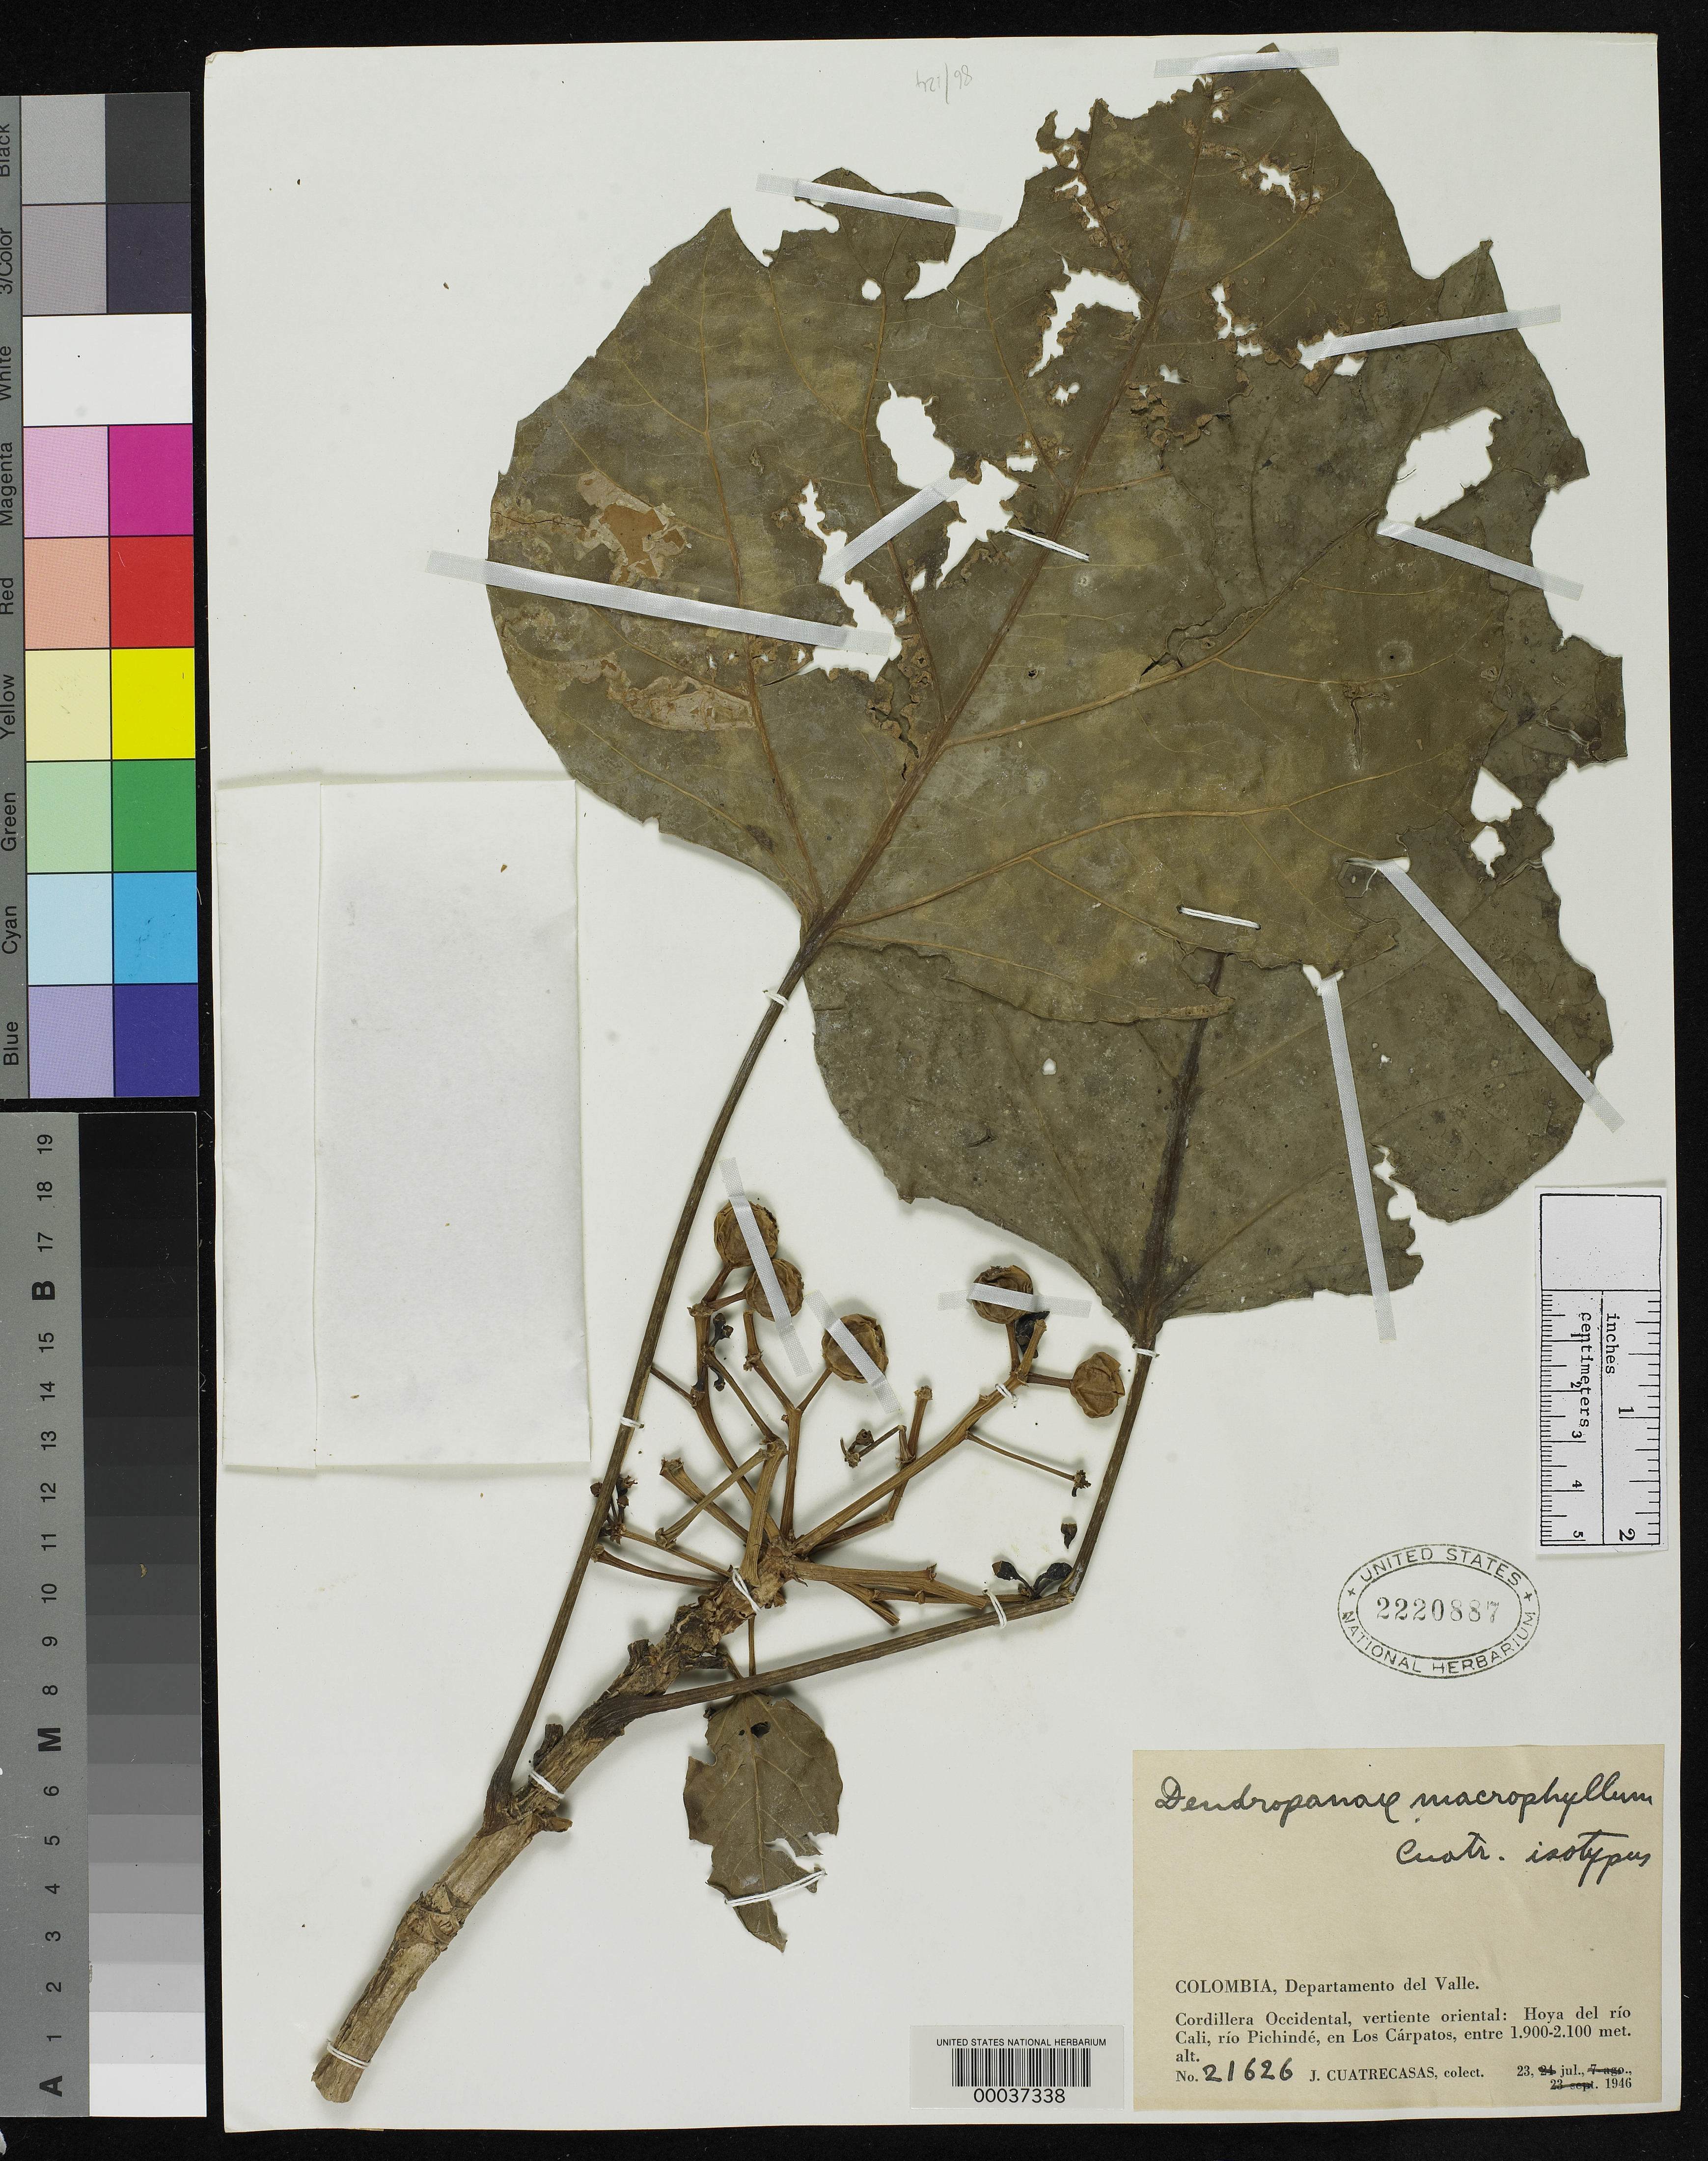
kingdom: Plantae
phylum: Tracheophyta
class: Magnoliopsida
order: Apiales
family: Araliaceae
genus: Dendropanax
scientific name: Dendropanax macrophyllus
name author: Cuatrec.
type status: Isotype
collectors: J. Cuatrecasas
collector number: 21626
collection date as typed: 23 Jul 1946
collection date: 1946-07-23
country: Colombia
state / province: Valle del Cauca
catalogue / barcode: US 2220887